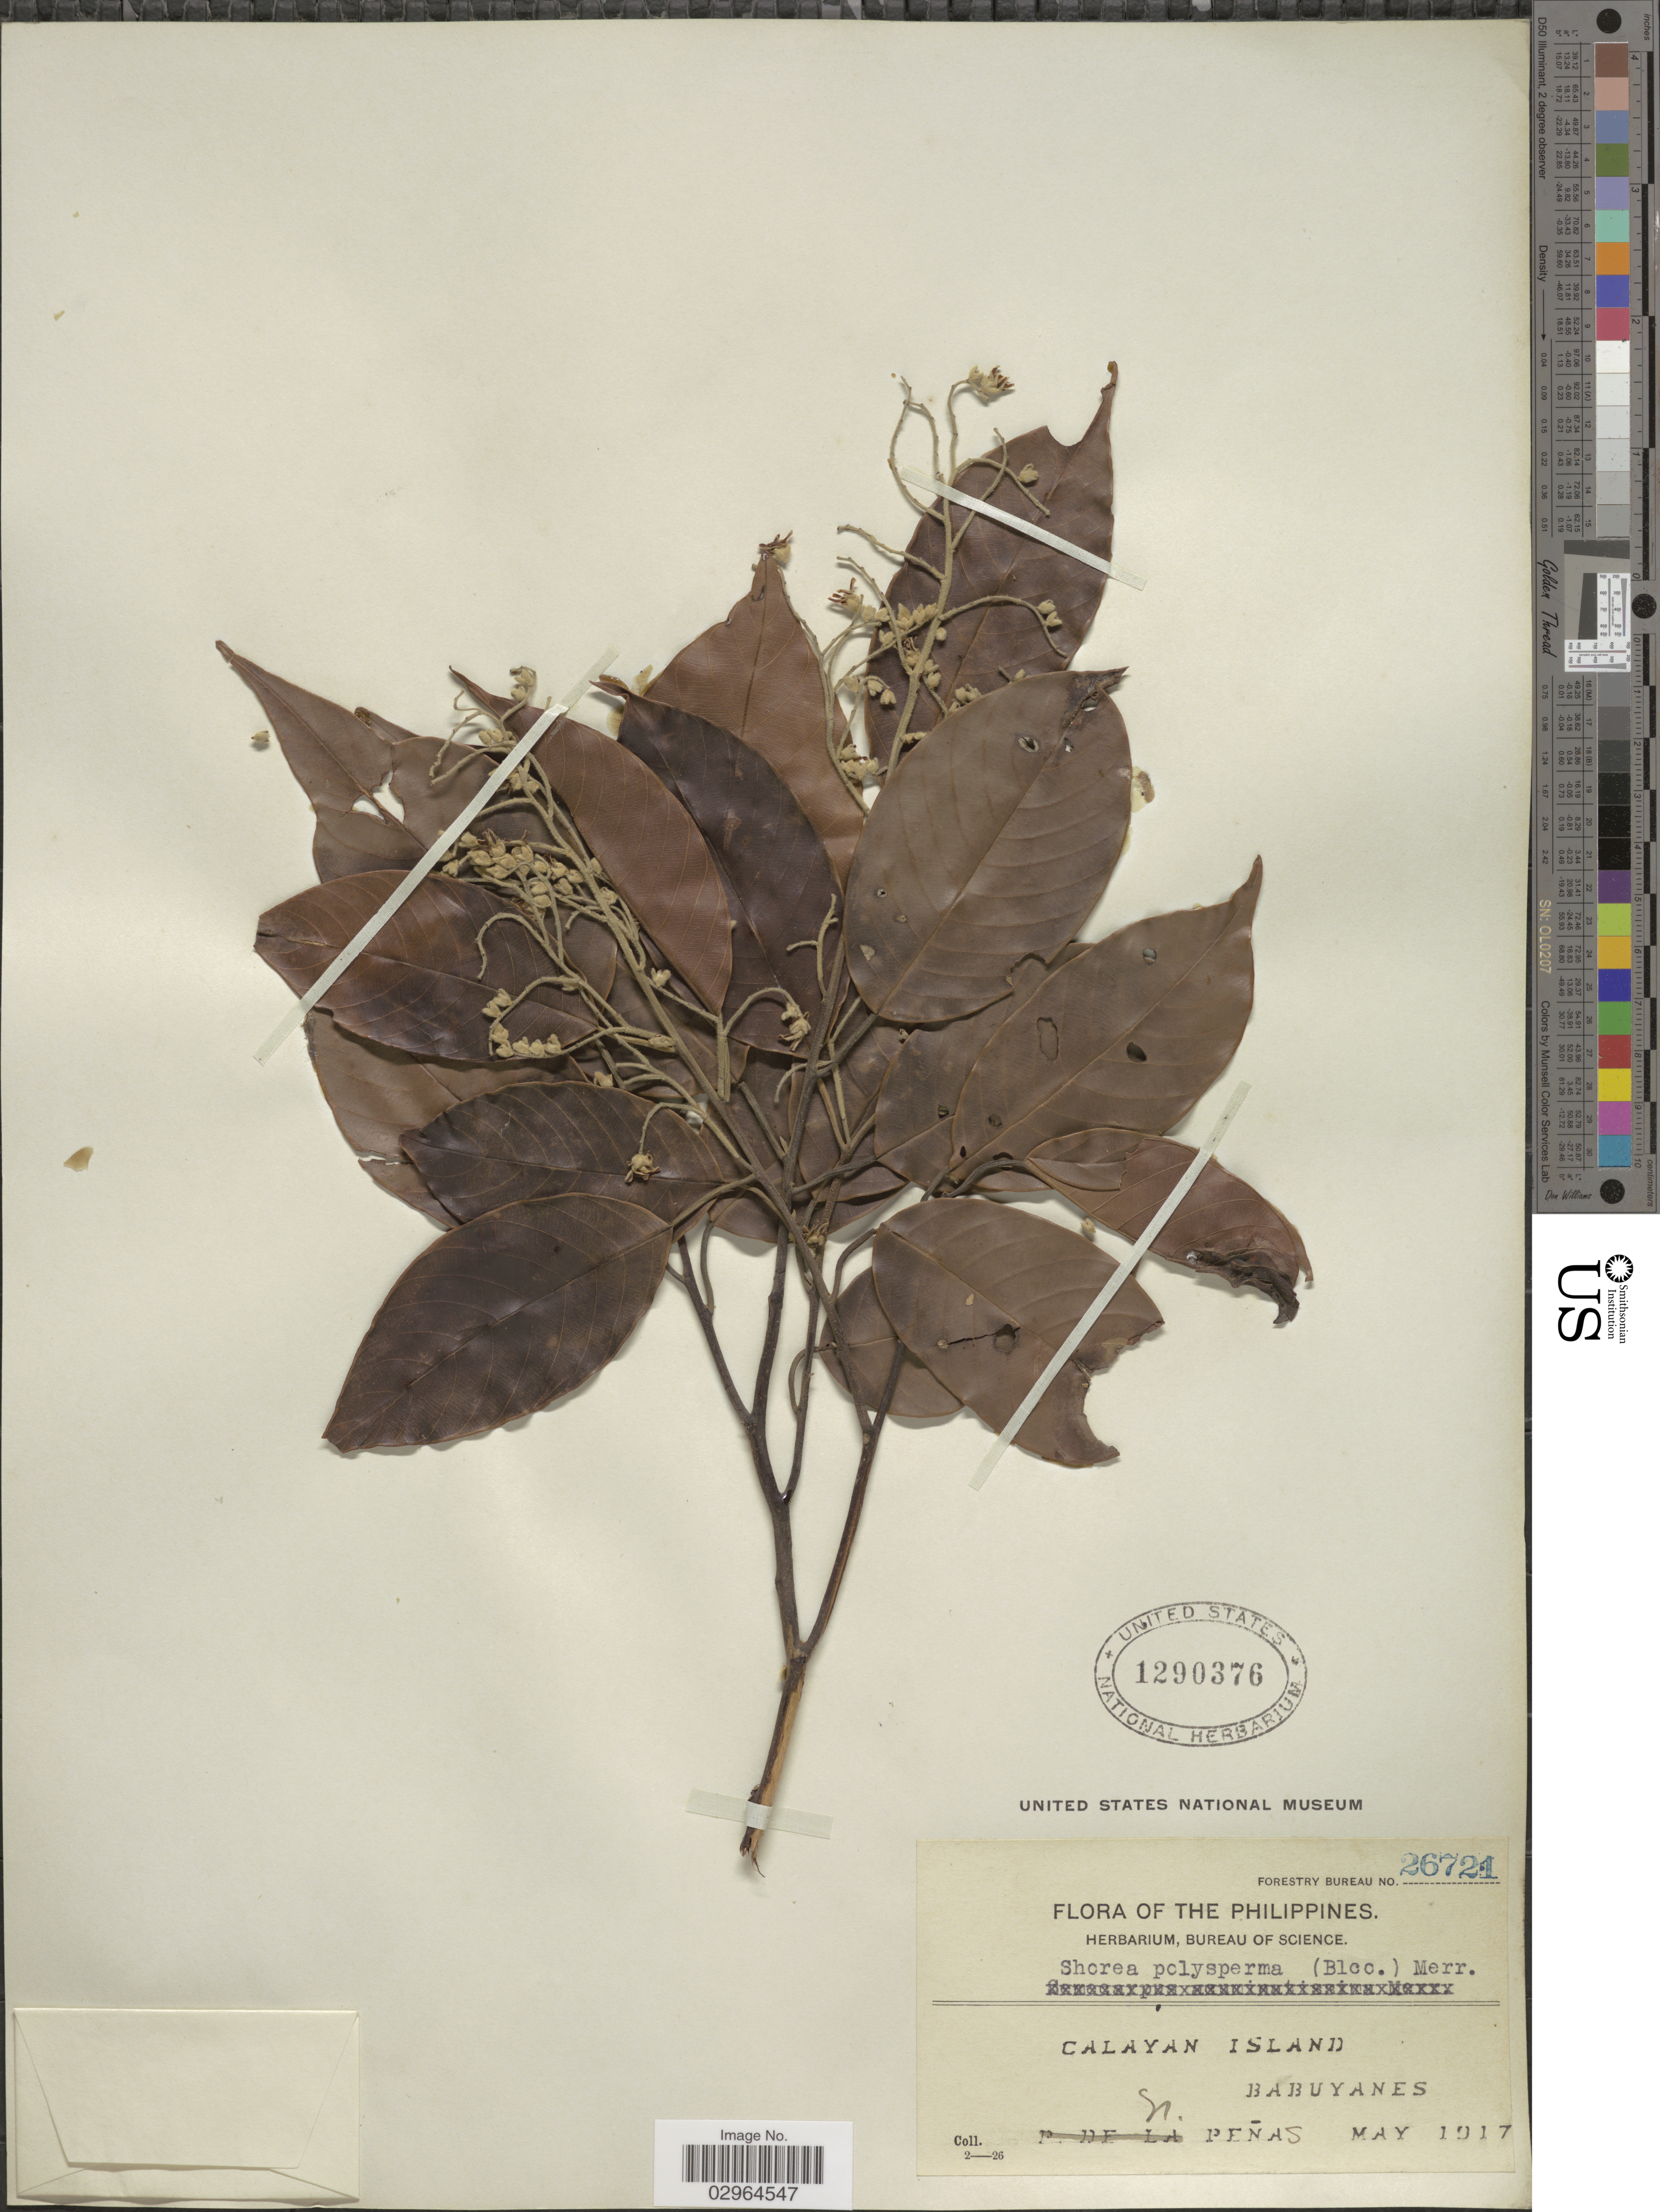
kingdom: Plantae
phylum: Tracheophyta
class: Magnoliopsida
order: Malvales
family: Dipterocarpaceae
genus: Rubroshorea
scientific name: Rubroshorea polysperma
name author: (Blanco) P.S. Ashton & J. Heck.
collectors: N. Penas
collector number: Forestry Bureau 26721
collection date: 1917-05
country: Philippines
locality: Calayan Island, Babuyanes.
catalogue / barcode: US 1290376